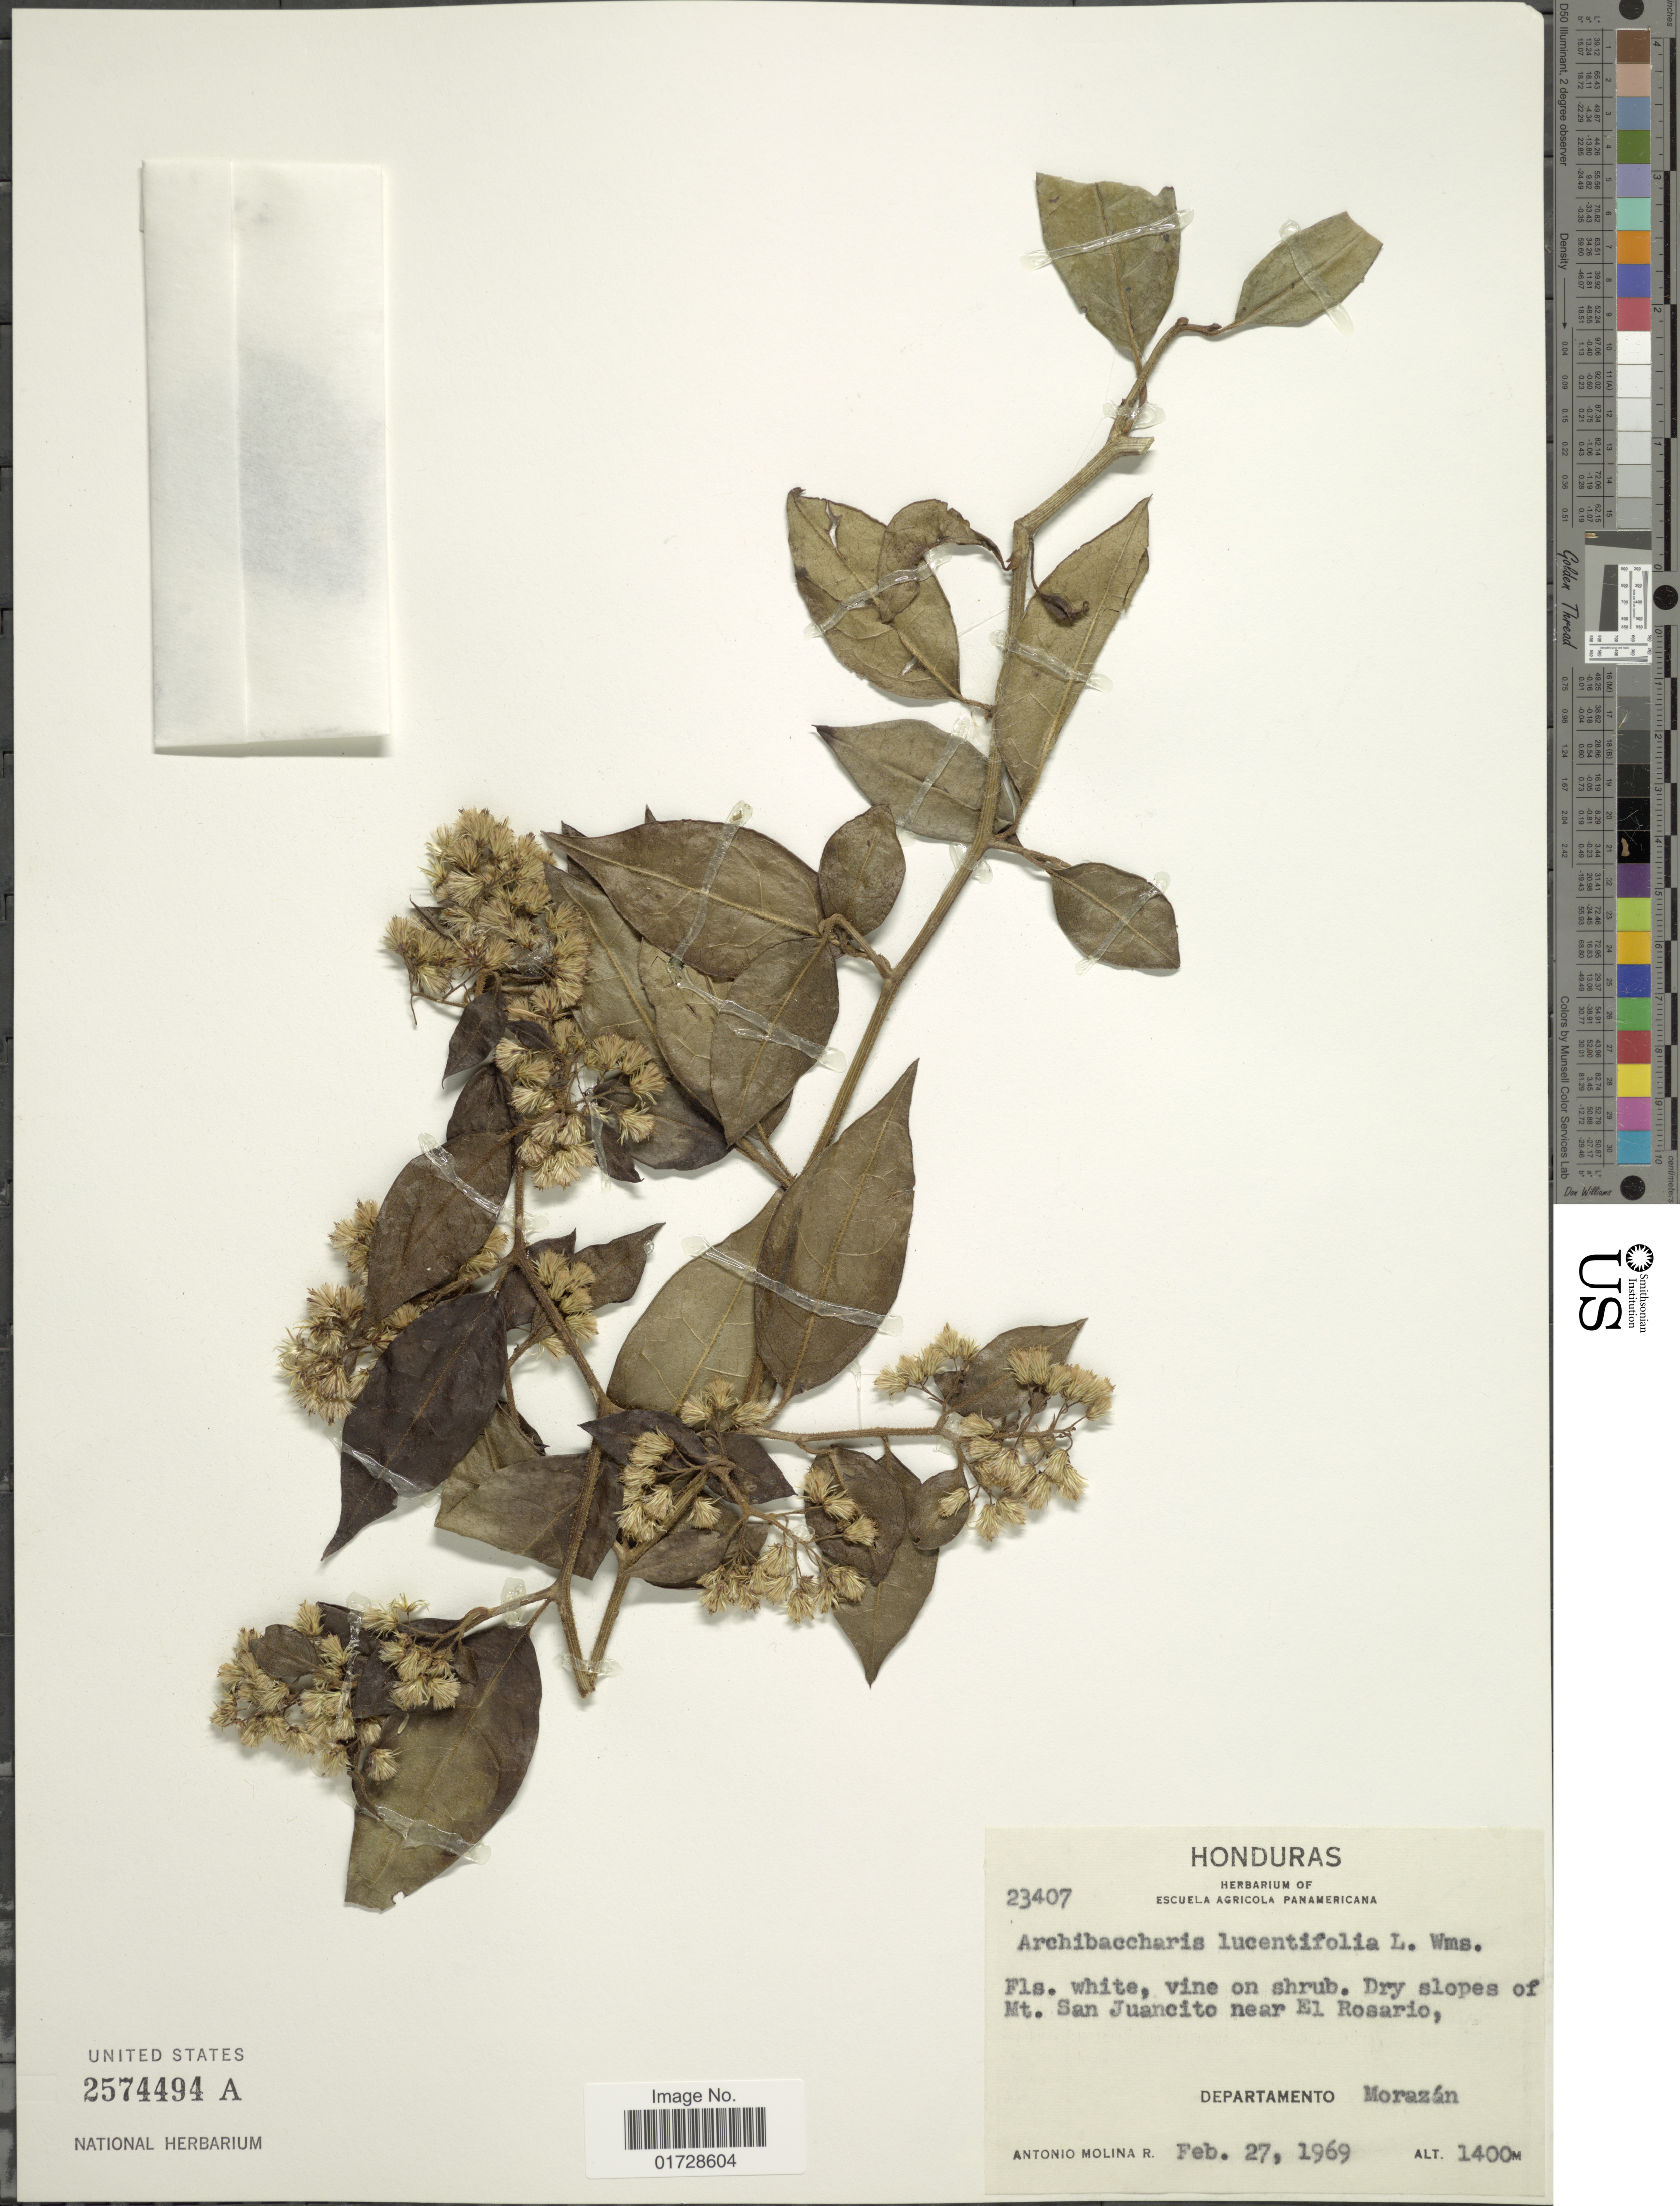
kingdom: Plantae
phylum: Tracheophyta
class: Magnoliopsida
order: Asterales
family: Asteraceae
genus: Archibaccharis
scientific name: Archibaccharis lucentifolia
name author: L.O. Williams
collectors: A. Molina R.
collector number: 23407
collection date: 1969-02-27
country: Honduras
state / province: Fco. Morazán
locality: Slopes of Mt. San Juancito near El Rosario, Departamento Morazán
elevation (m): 1400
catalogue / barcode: US 2574494A